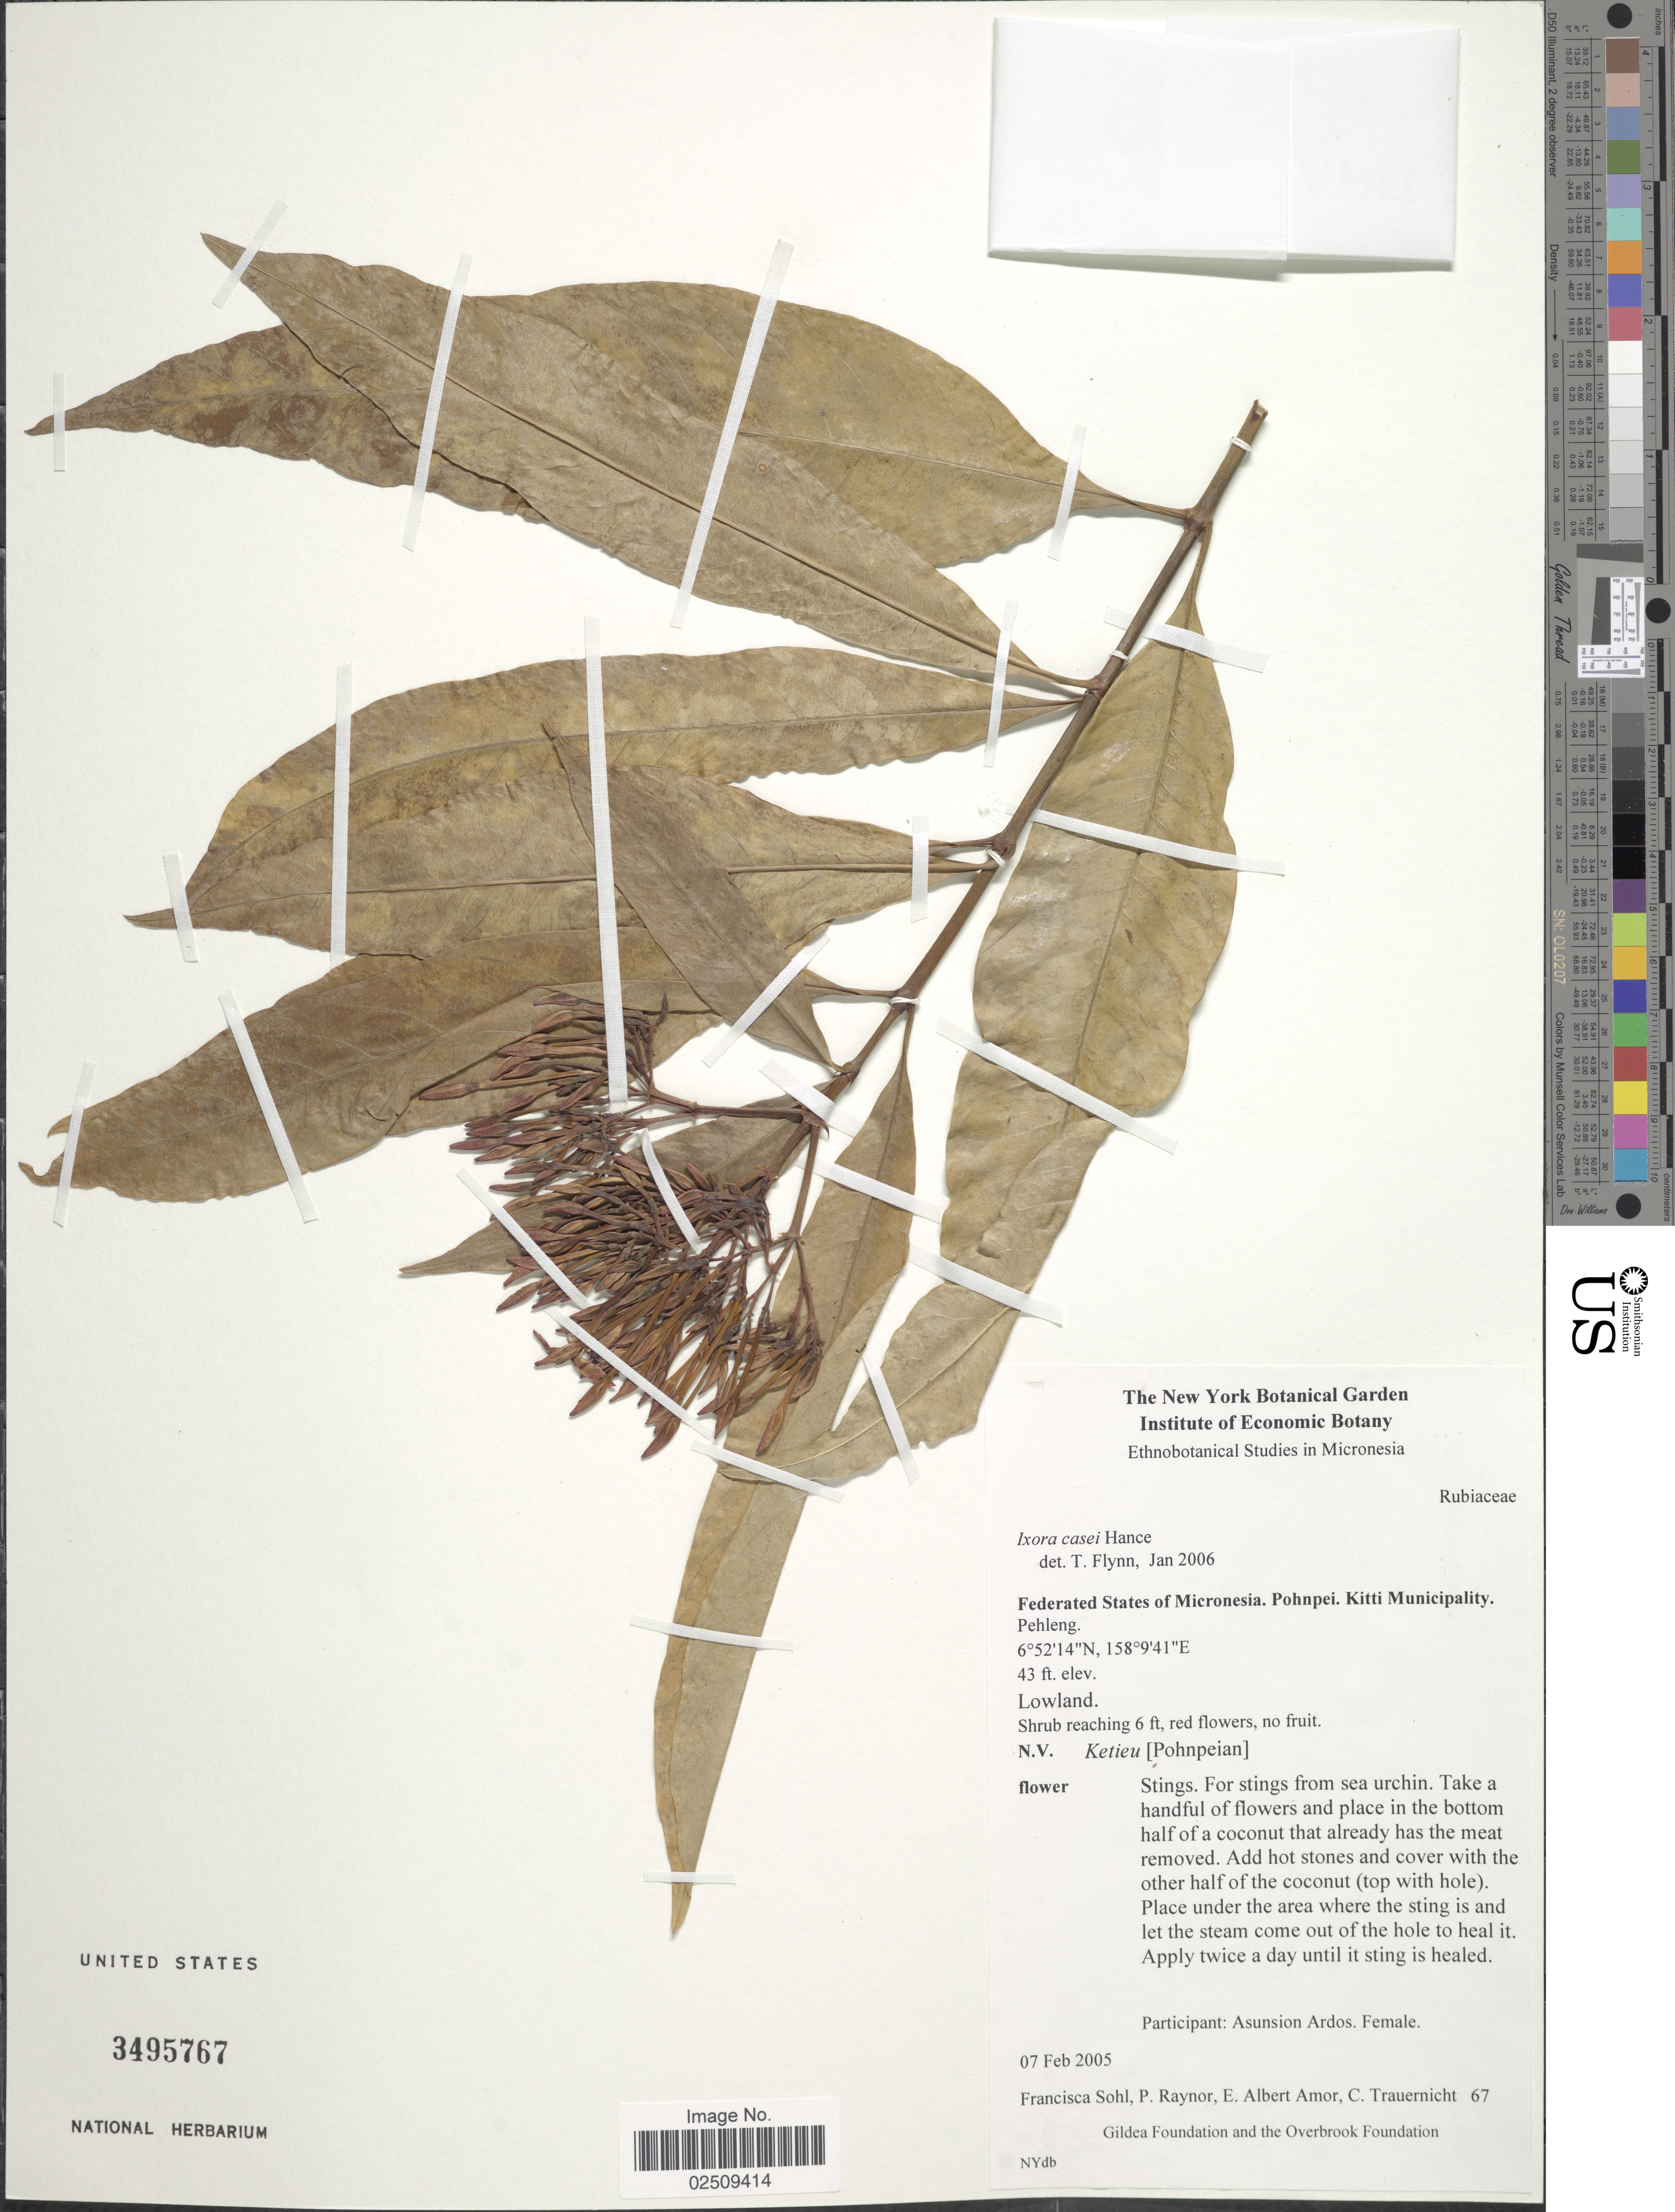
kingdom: Plantae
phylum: Tracheophyta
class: Magnoliopsida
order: Gentianales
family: Rubiaceae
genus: Ixora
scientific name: Ixora casei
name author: Hance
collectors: F. Sohl, P. Raynor, E. A. Amor & C. Trauernicht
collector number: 67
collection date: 2005-02-07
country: Micronesia, Federated States of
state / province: Pohnpei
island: Pohnpei [Ponape]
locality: Kitti Municipality, Pehleng, Lowland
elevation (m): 13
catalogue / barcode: US 3495767